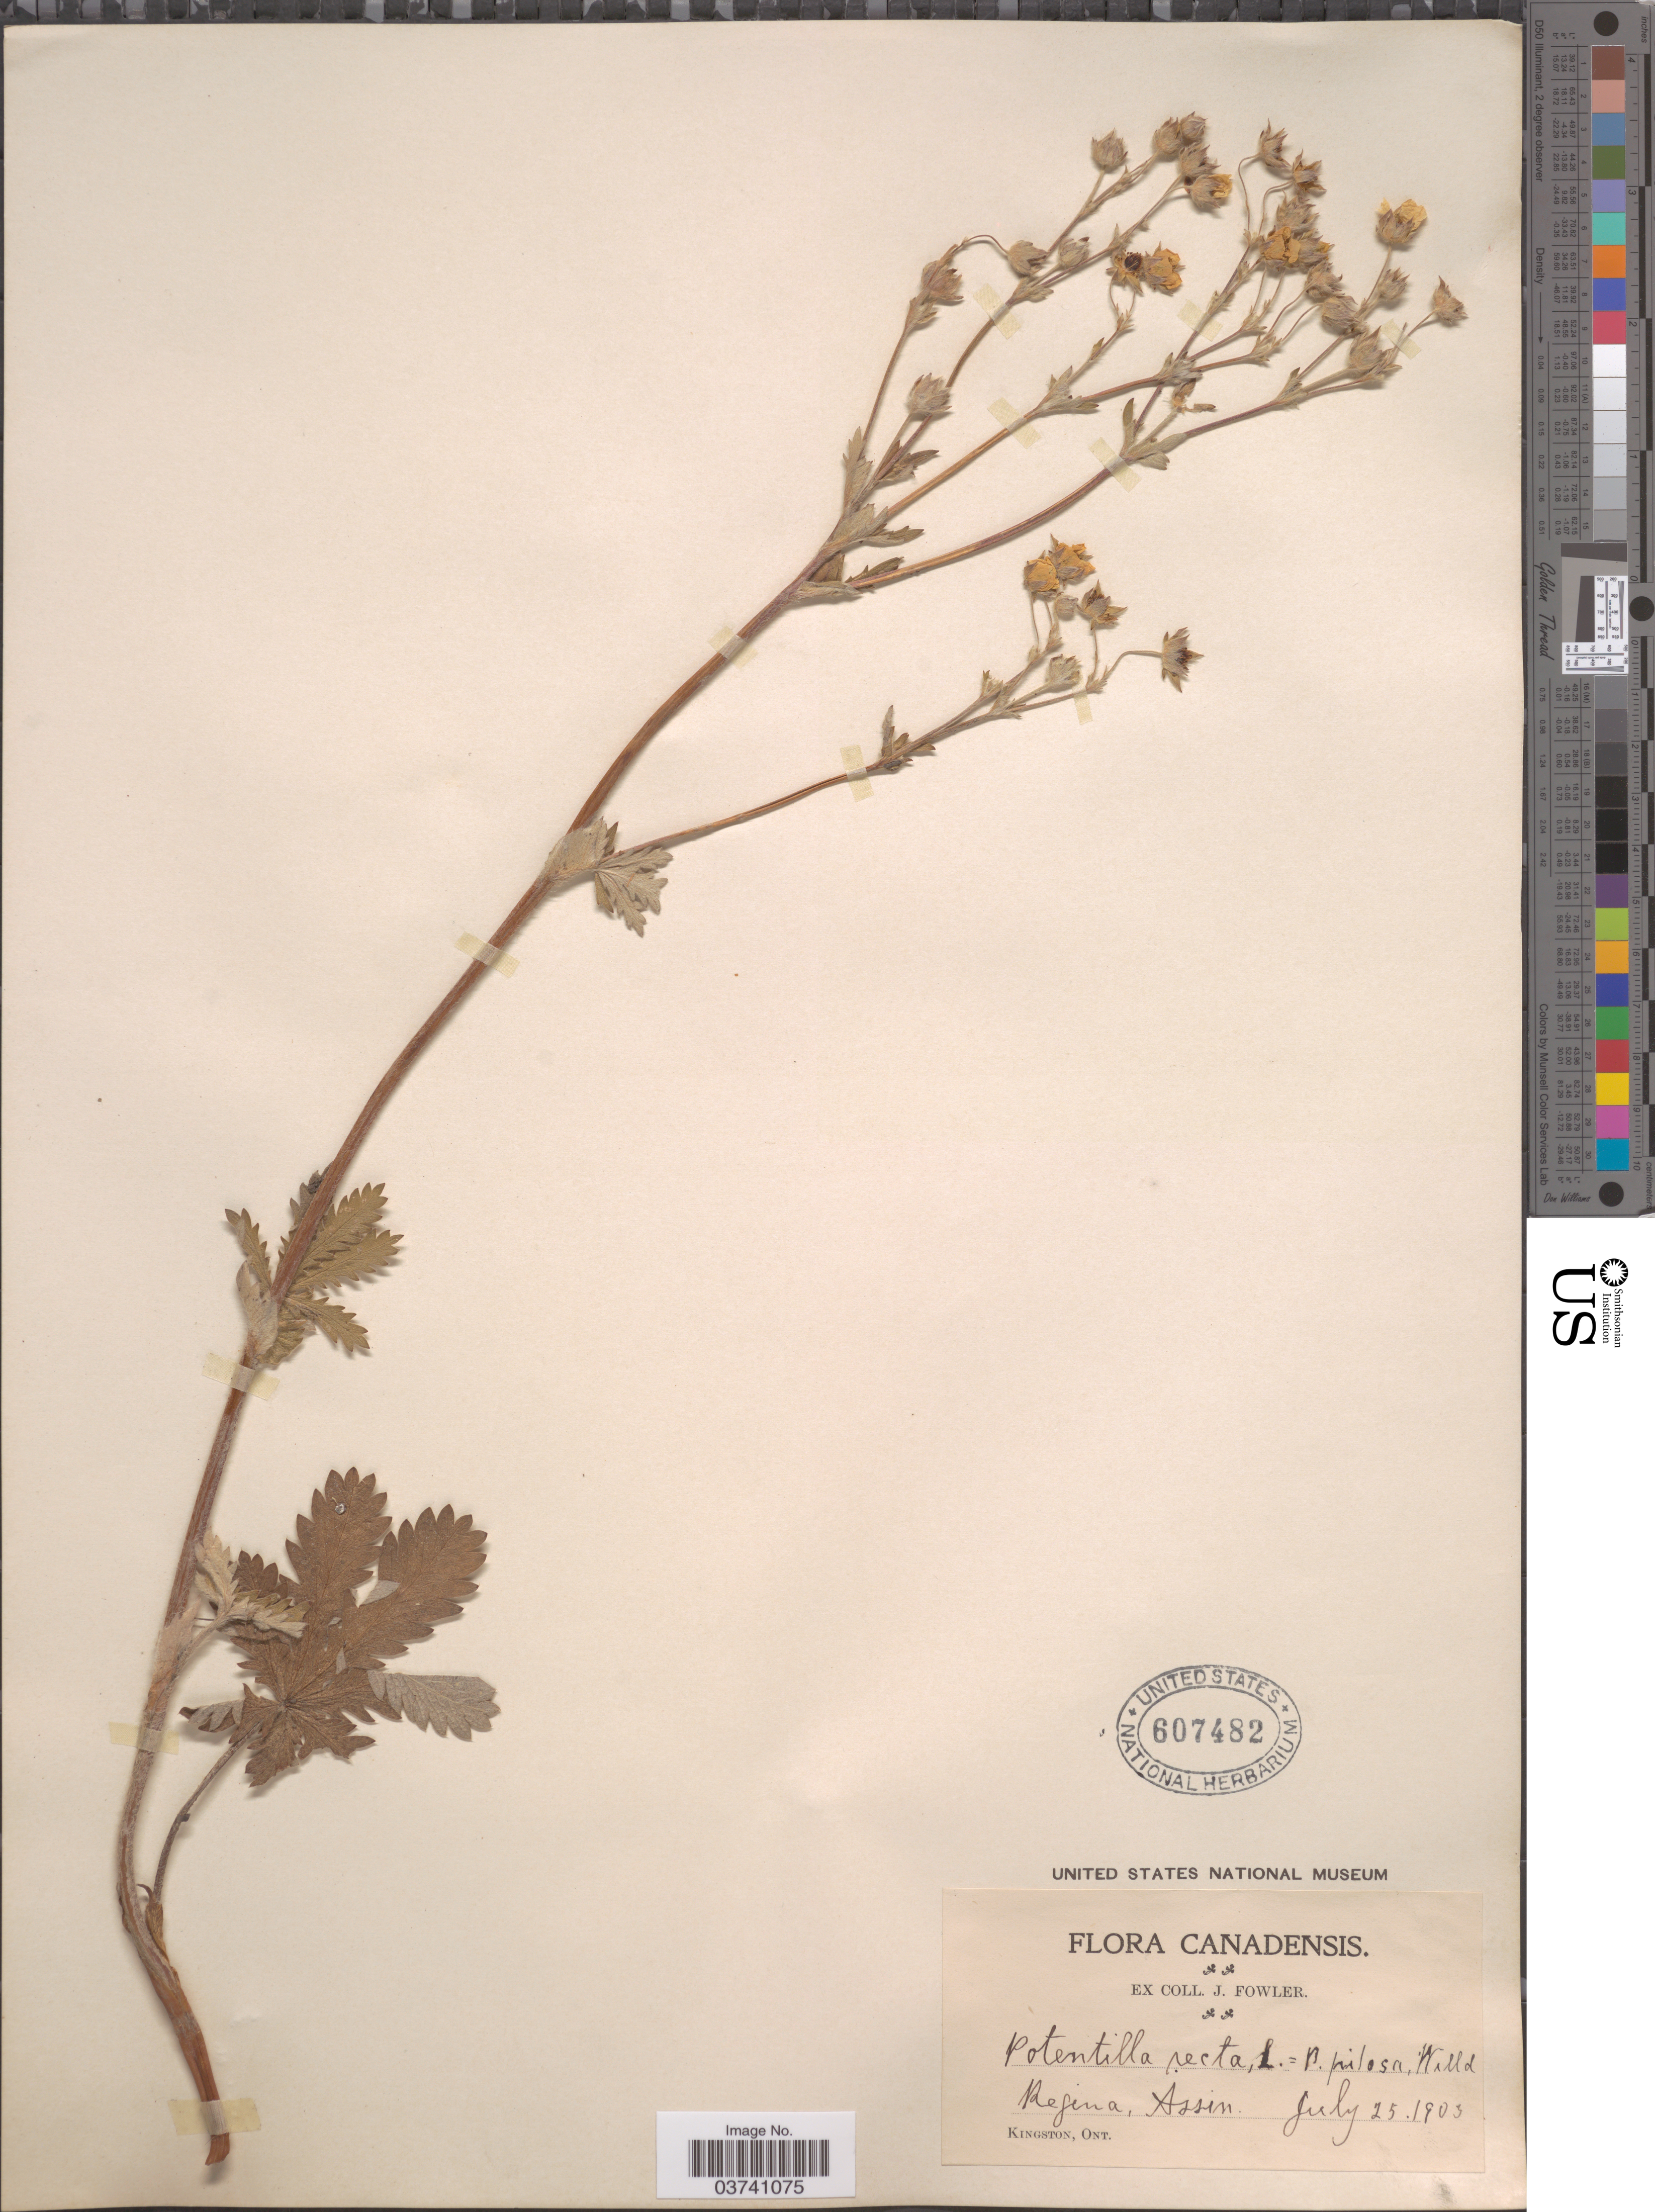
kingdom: Plantae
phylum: Tracheophyta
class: Magnoliopsida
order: Rosales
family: Rosaceae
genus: Potentilla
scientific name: Potentilla recta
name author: L.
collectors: J. Fowler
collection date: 1903-07-25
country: Canada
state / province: Ontario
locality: Regina, Assin. Kingston.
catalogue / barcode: US 607482